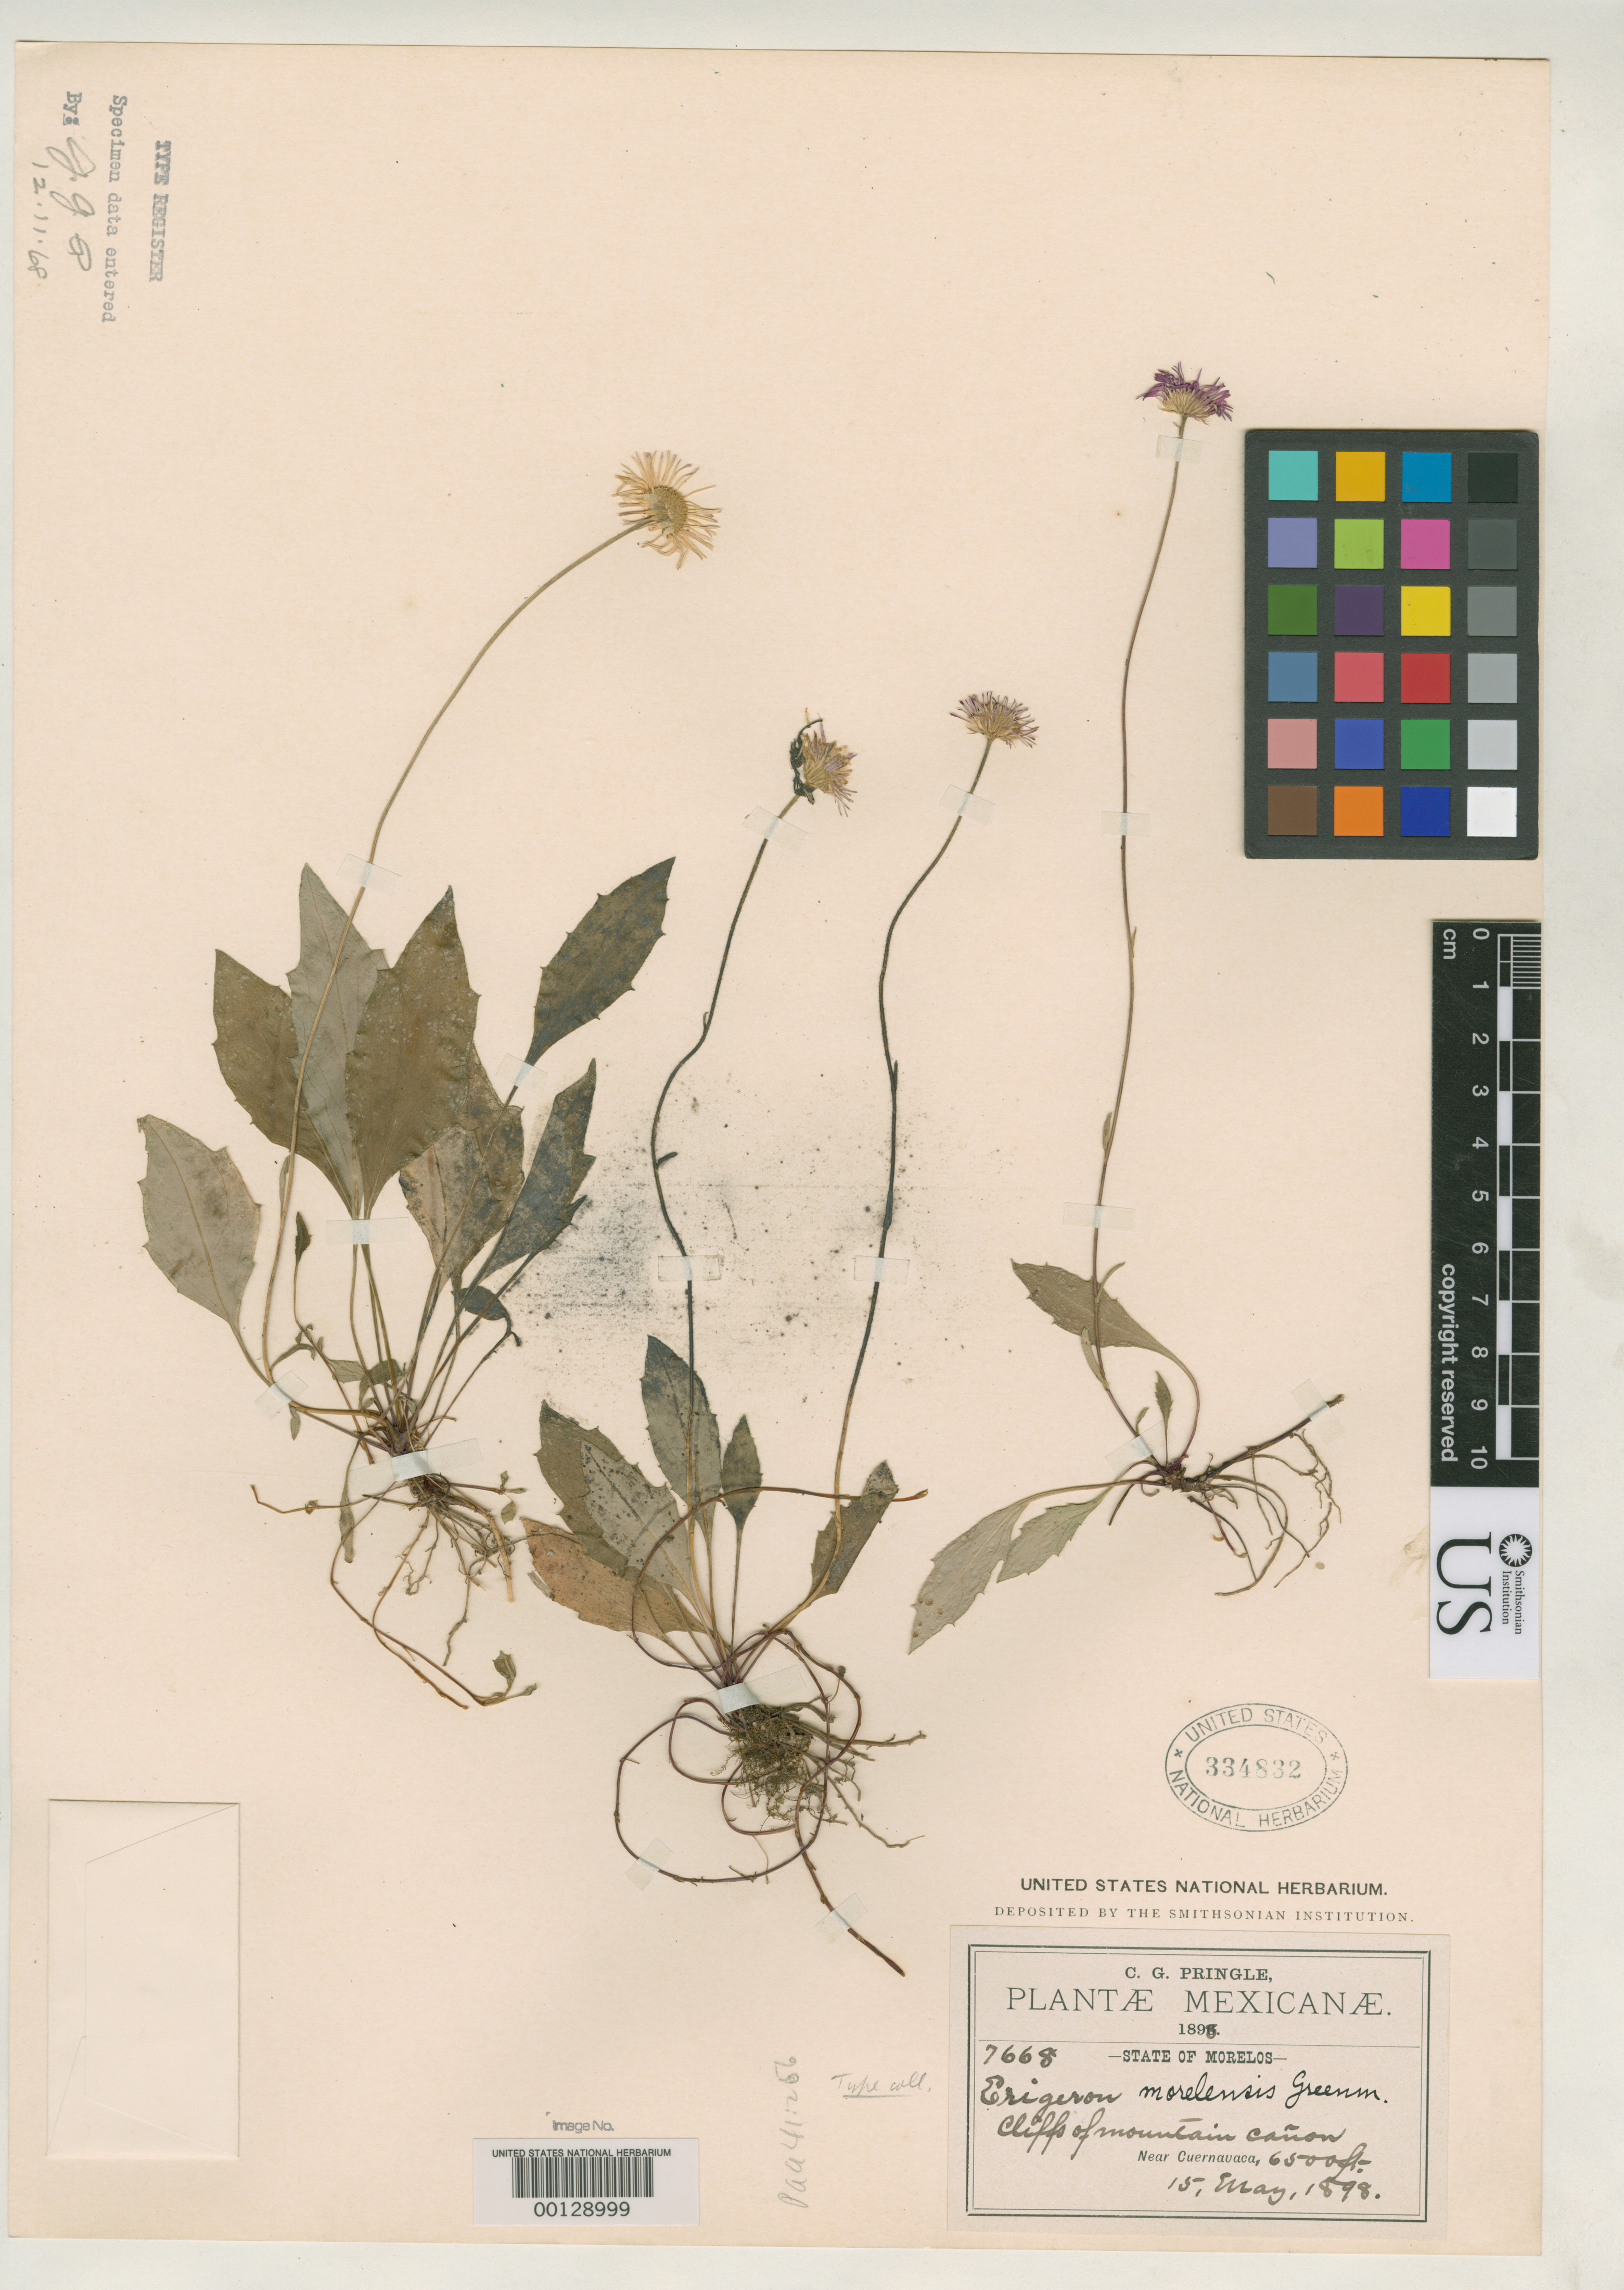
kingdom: Plantae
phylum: Tracheophyta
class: Magnoliopsida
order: Asterales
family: Asteraceae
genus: Erigeron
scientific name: Erigeron morelensis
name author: Greenm.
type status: Isotype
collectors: C. G. Pringle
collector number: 7668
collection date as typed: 15 May 1898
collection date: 1898-05-15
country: Mexico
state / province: Morelos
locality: Mountains Canon near Cuernavaca.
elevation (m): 1980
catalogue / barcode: US 334832